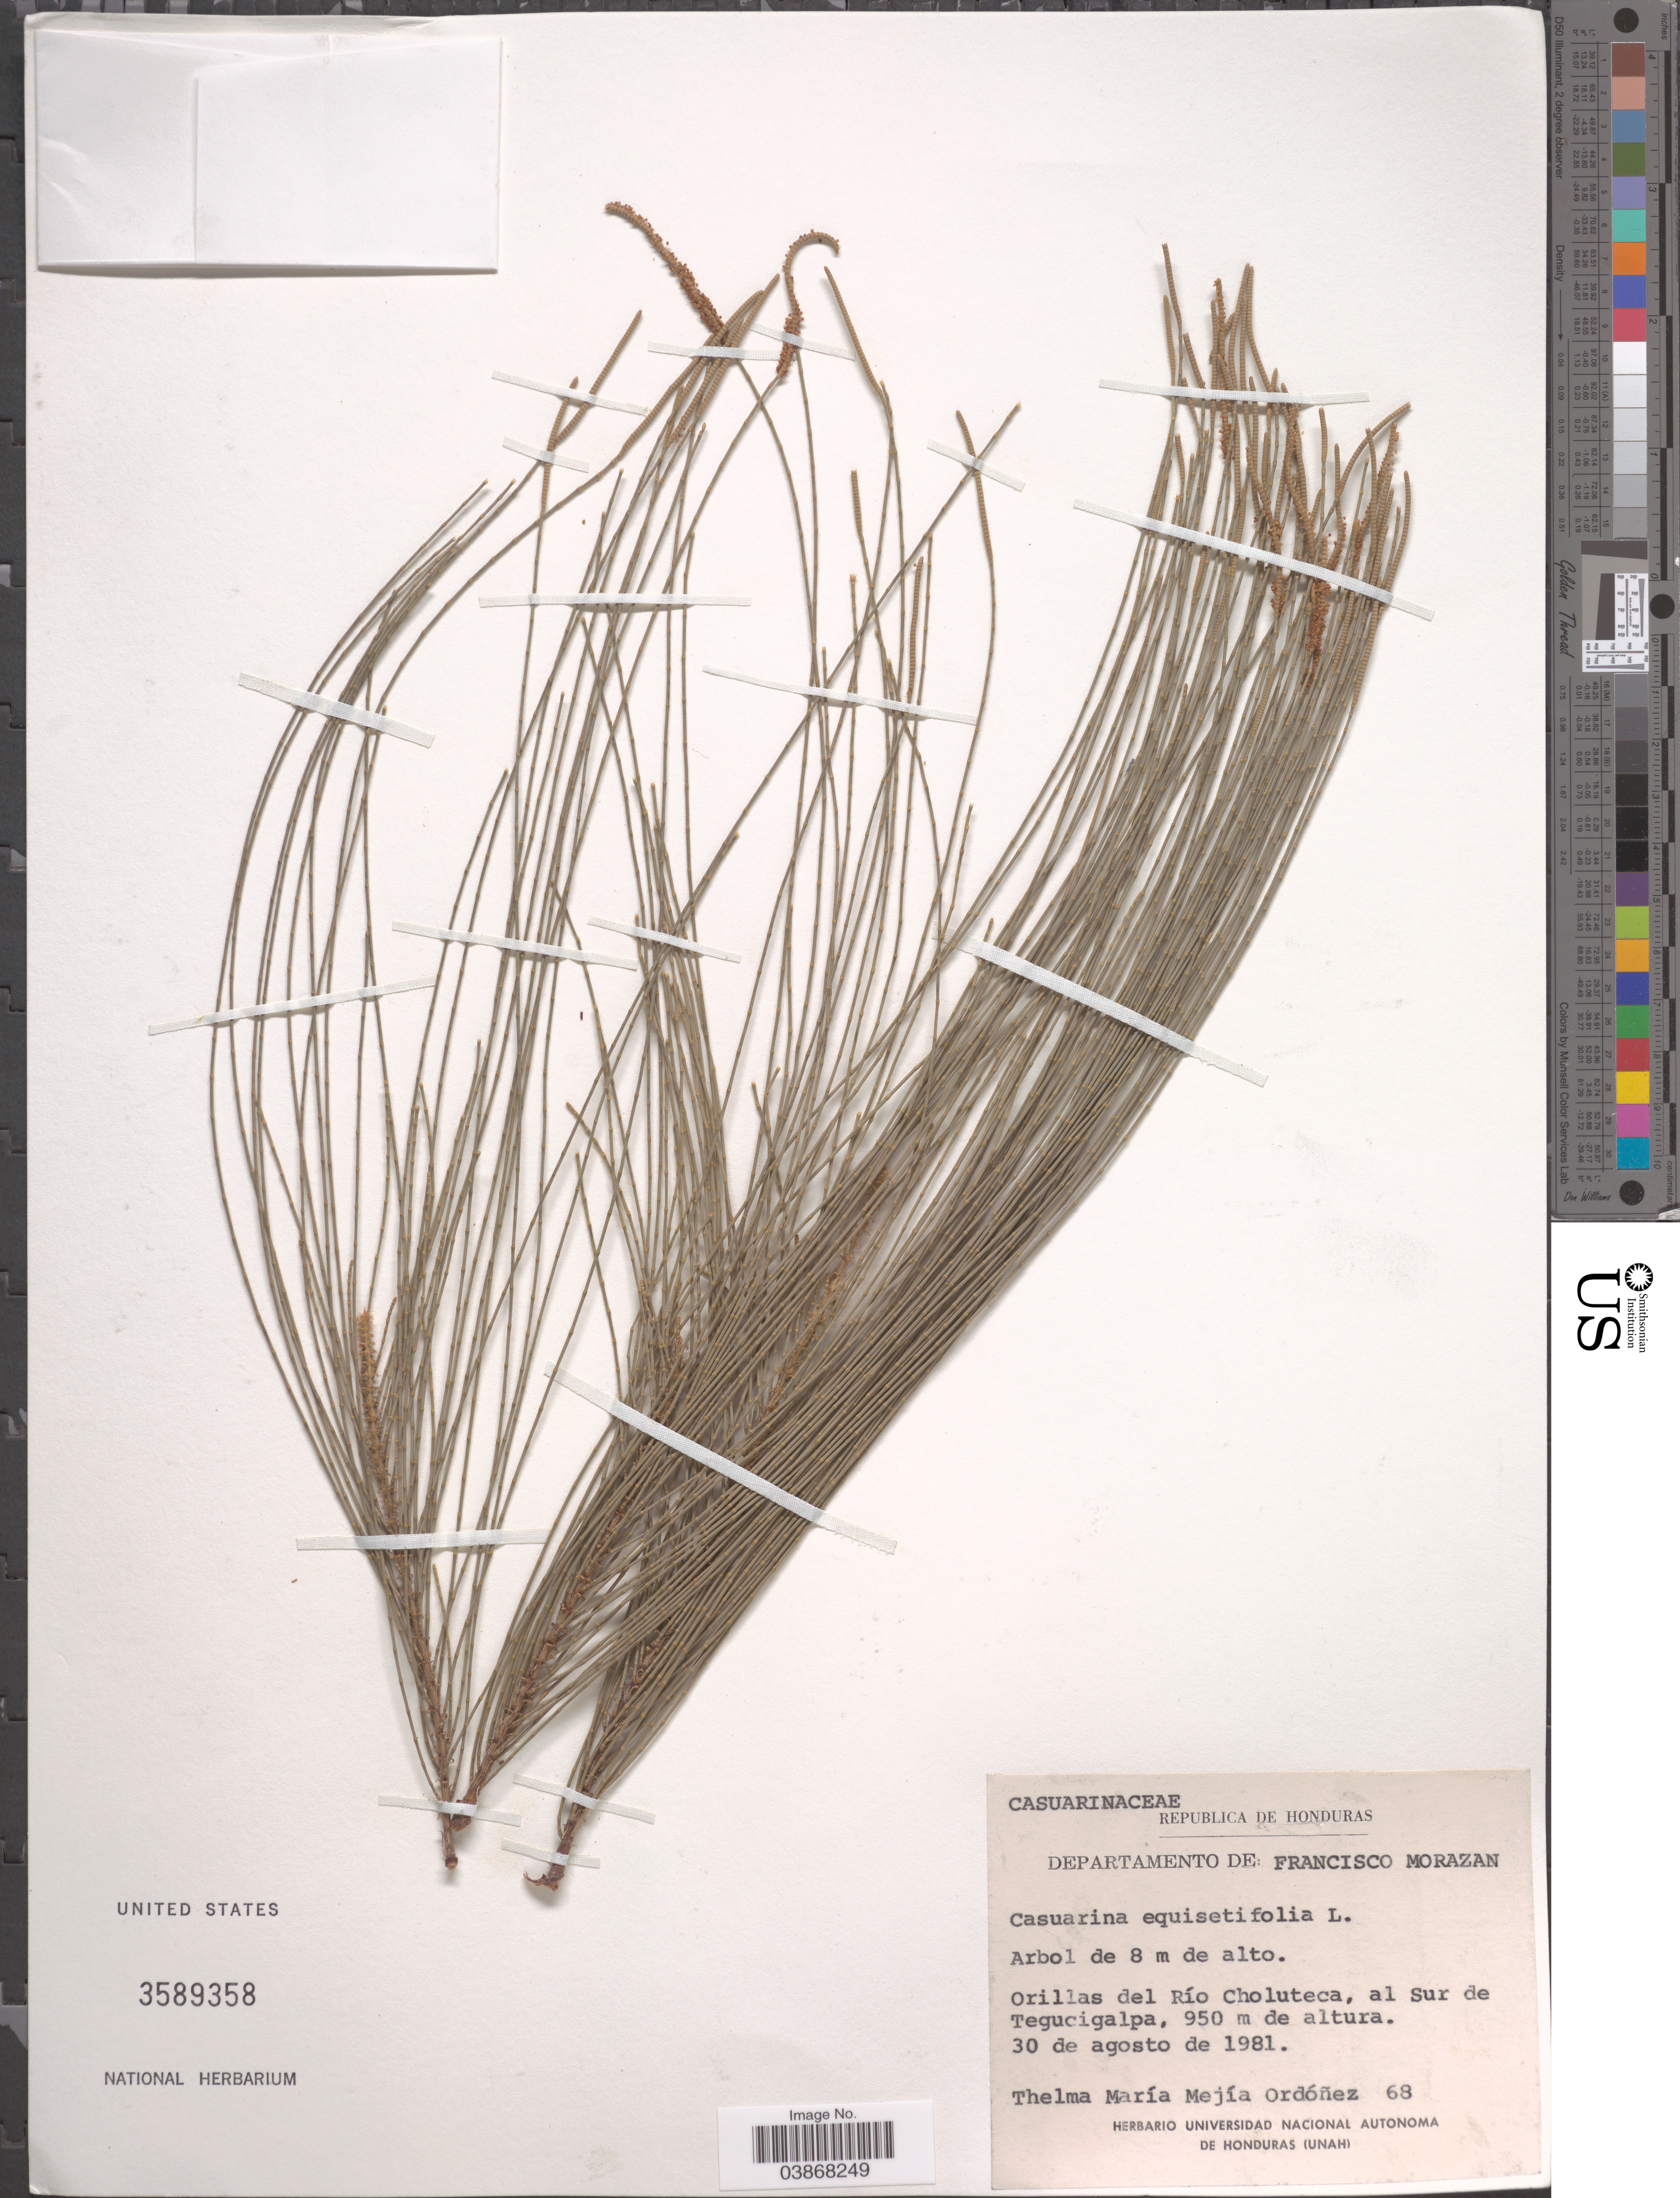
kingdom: Plantae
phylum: Tracheophyta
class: Magnoliopsida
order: Fagales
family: Casuarinaceae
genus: Casuarina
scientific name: Casuarina equisetifolia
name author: L.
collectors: T. Mejía Ordóñez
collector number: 68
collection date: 1981-08-30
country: Honduras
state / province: Fco. Morazán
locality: Departamento de: Francisco Morazan. Orillas del Río Choluteca, al Sur de Tegucigalpa.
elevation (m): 950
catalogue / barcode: US 3589358